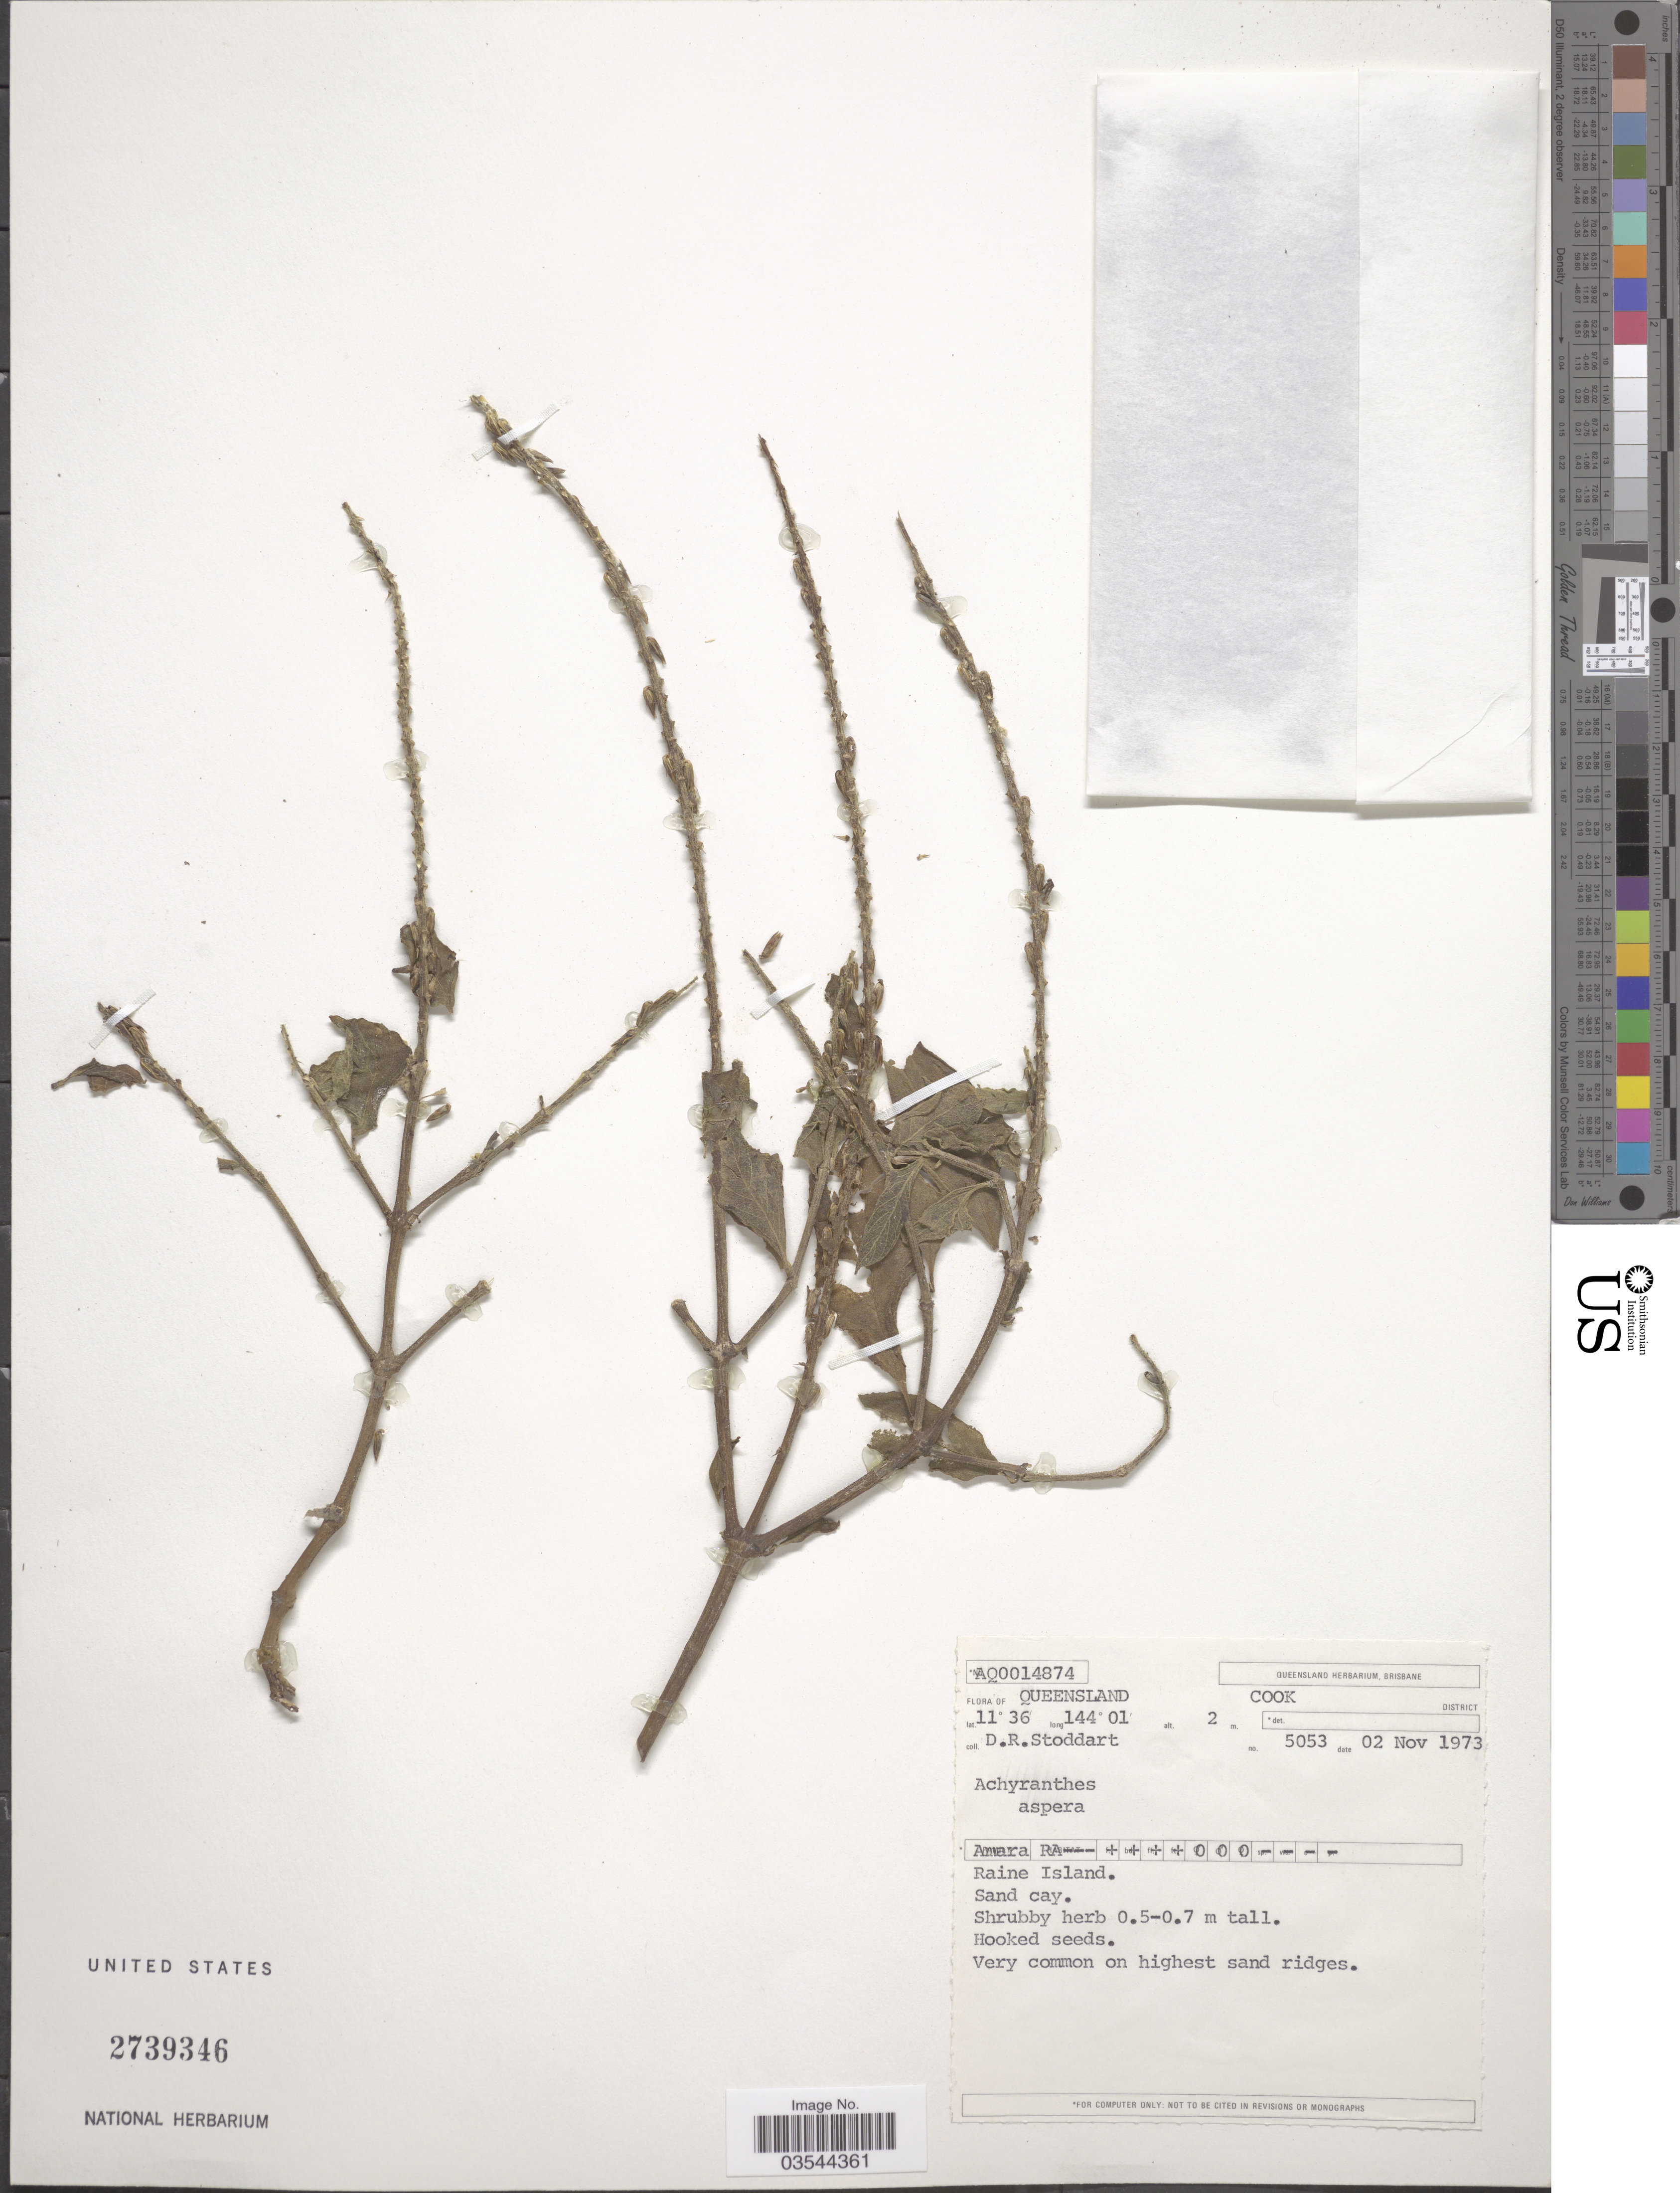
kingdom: Plantae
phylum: Tracheophyta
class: Magnoliopsida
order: Caryophyllales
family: Amaranthaceae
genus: Achyranthes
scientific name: Achyranthes aspera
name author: L.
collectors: D. R. Stoddart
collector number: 5053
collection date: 1973-11-02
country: Australia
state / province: Queensland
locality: Cook District. Raine Island. Sand cay.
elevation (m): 2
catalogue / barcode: US 2739346